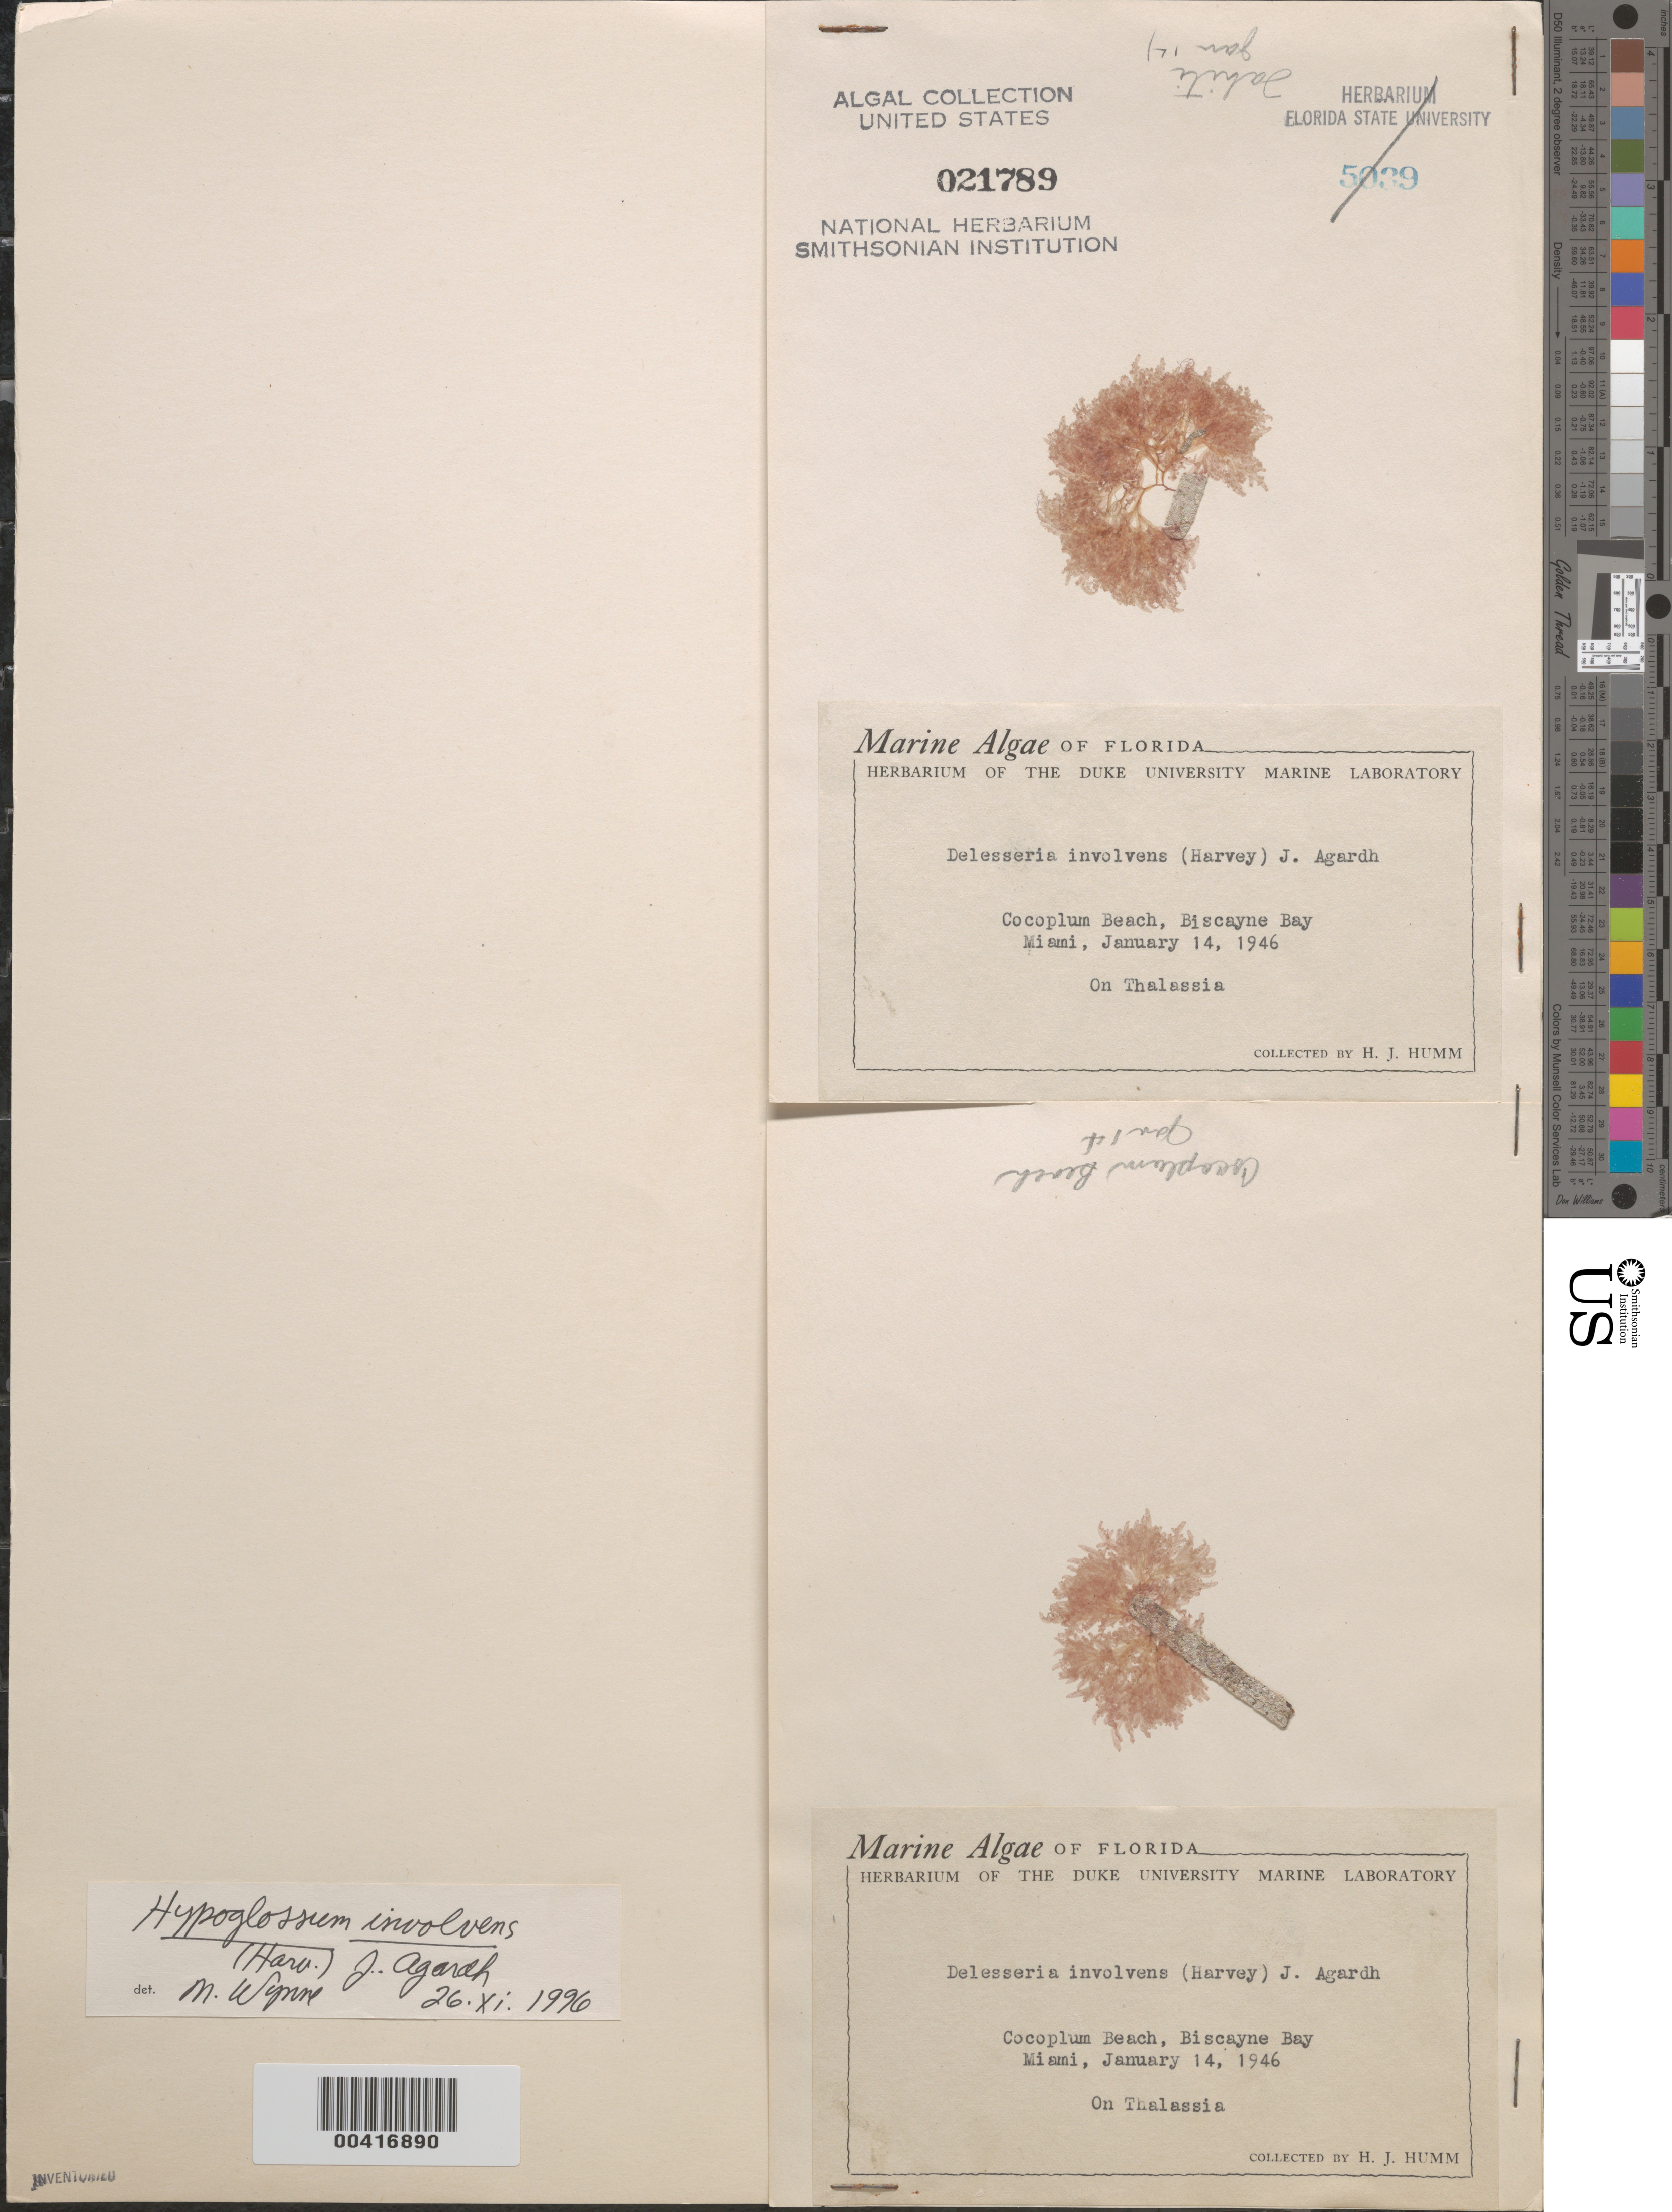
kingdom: Plantae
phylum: Rhodophyta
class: Florideophyceae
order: Ceramiales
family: Delesseriaceae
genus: Hypoglossum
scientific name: Hypoglossum involvens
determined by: Wynne, M. J.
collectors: H. J. Humm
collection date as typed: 14 Jan 1946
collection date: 1946-01-14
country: United States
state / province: Florida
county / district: Miami-Dade County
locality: Cocoplum Beach, Biscayne Bay, Miami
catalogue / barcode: US 21789